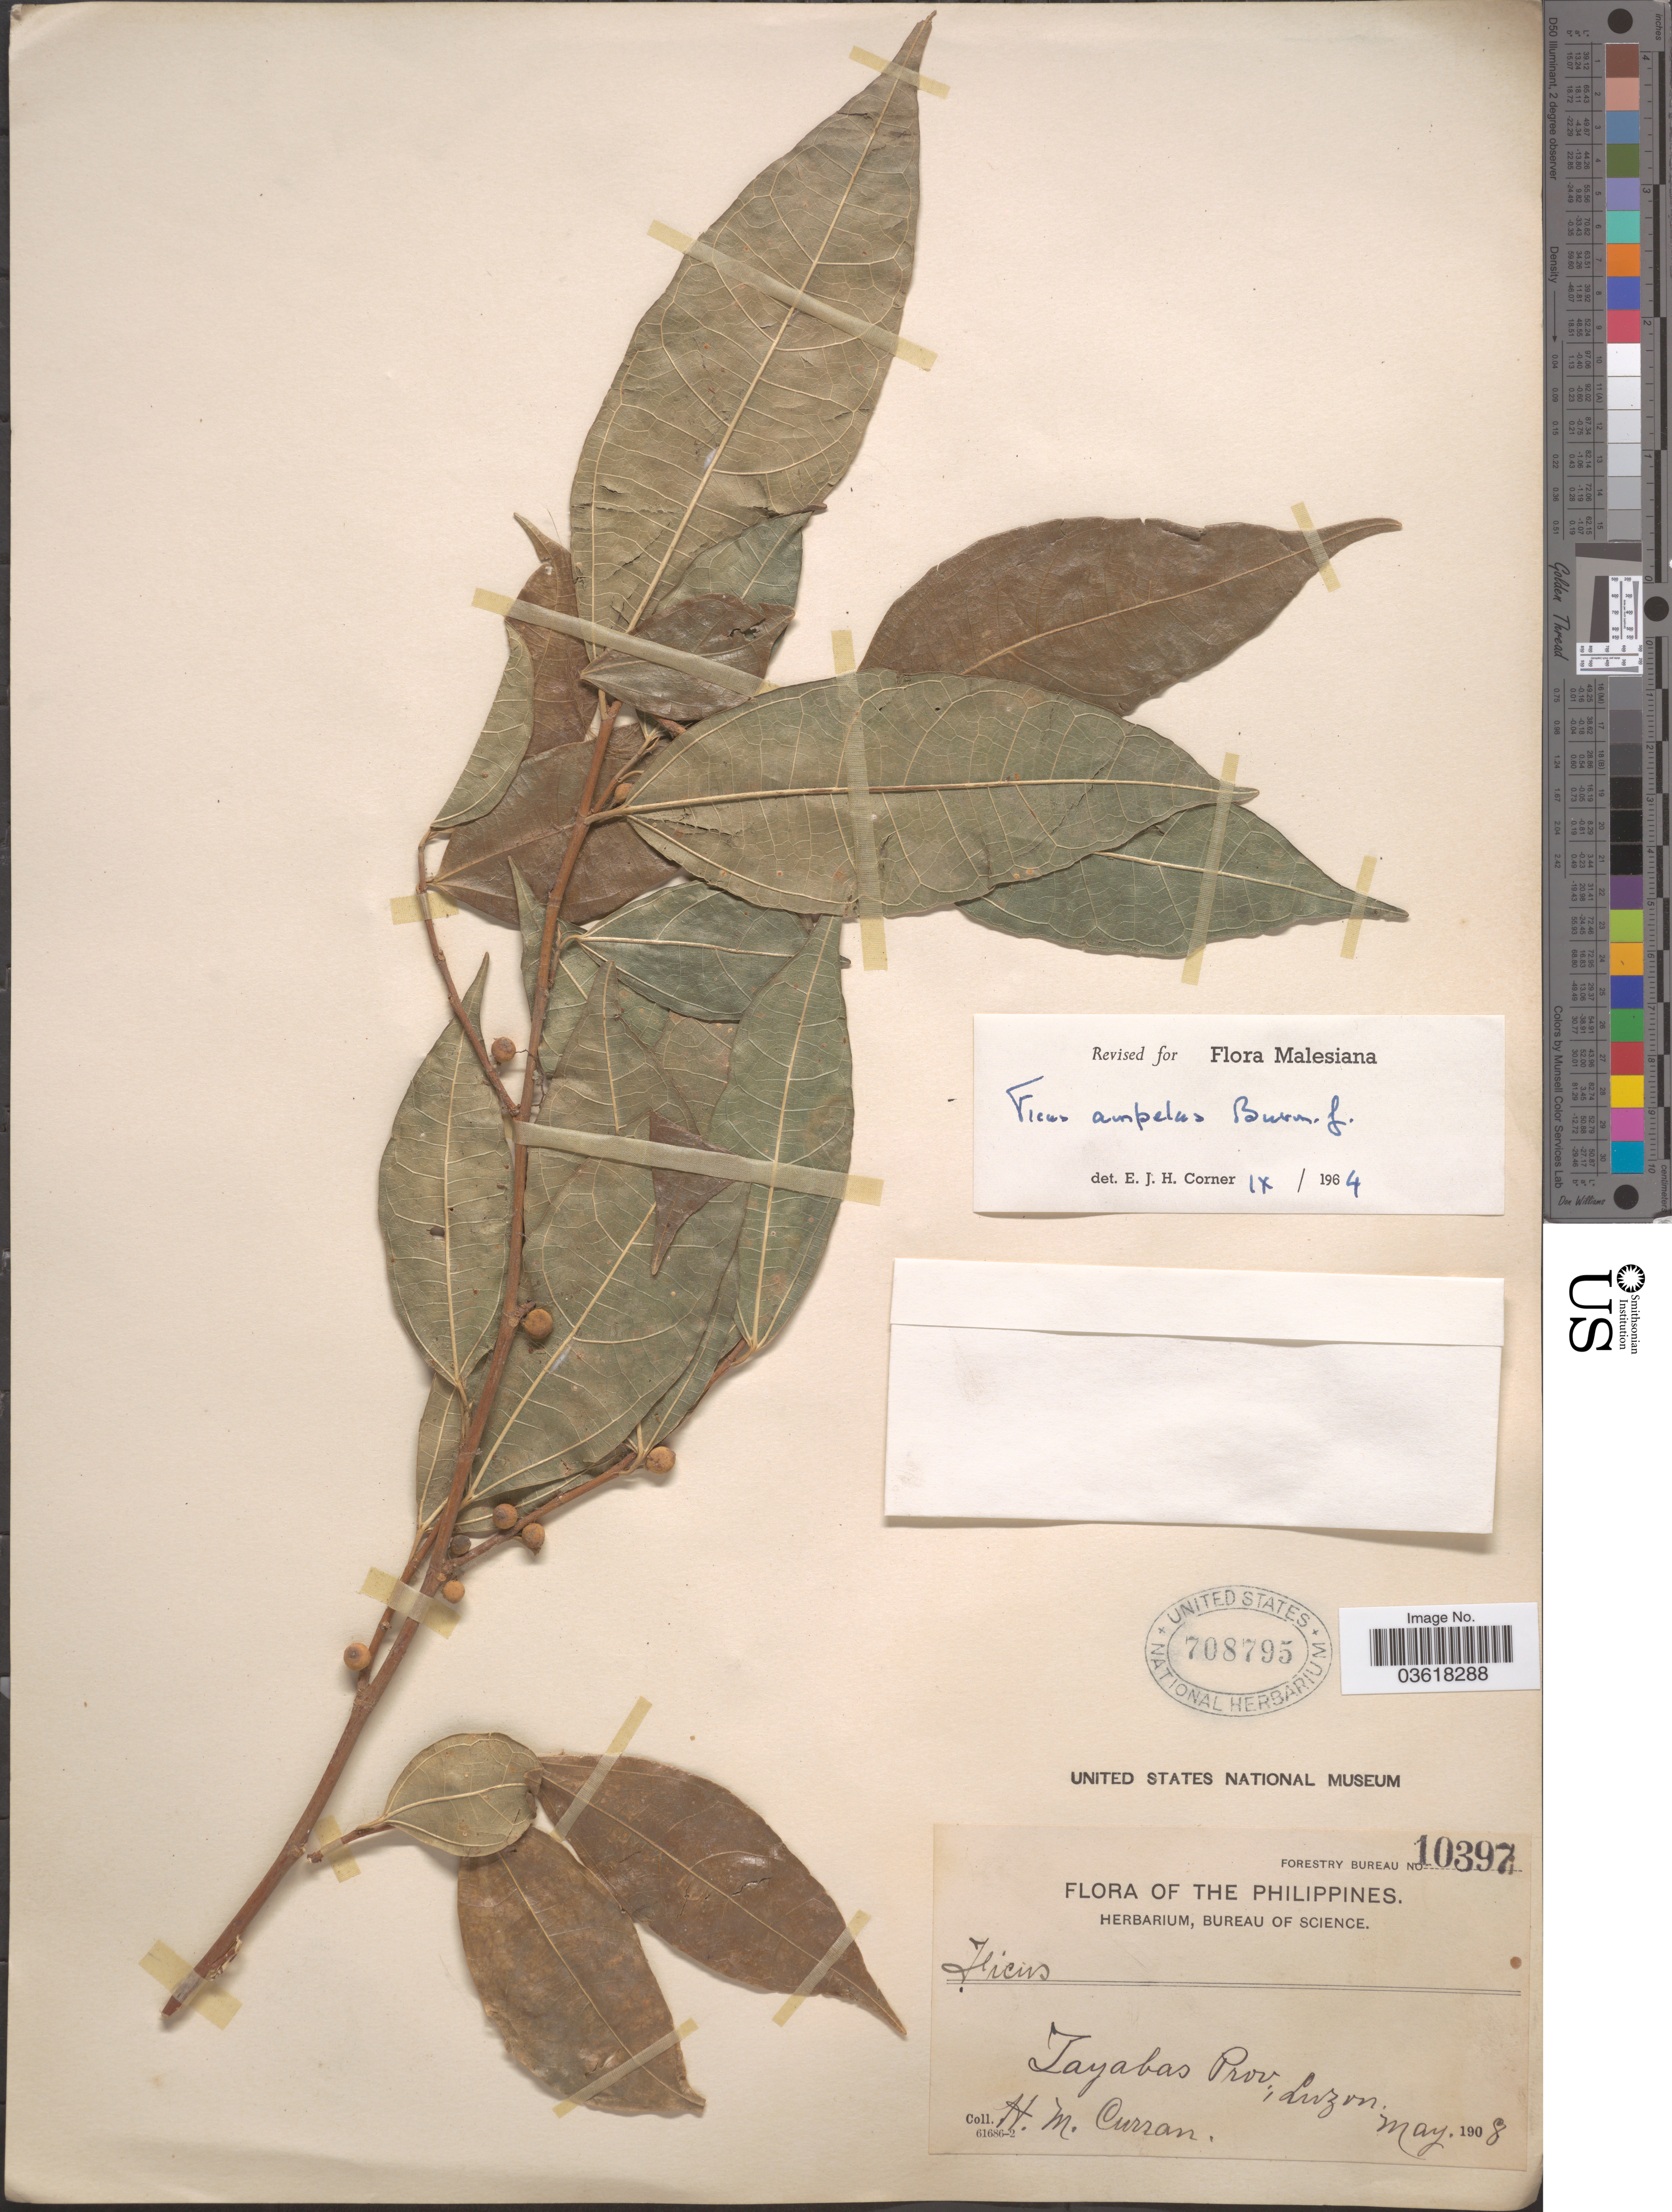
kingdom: Plantae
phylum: Tracheophyta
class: Magnoliopsida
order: Rosales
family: Moraceae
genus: Ficus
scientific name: Ficus ampelos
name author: Burm. f.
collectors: H. M. Curran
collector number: Forestry Bureau 10397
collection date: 1908-05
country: Philippines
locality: Tayabas Prov., Luzon.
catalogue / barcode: US 708795